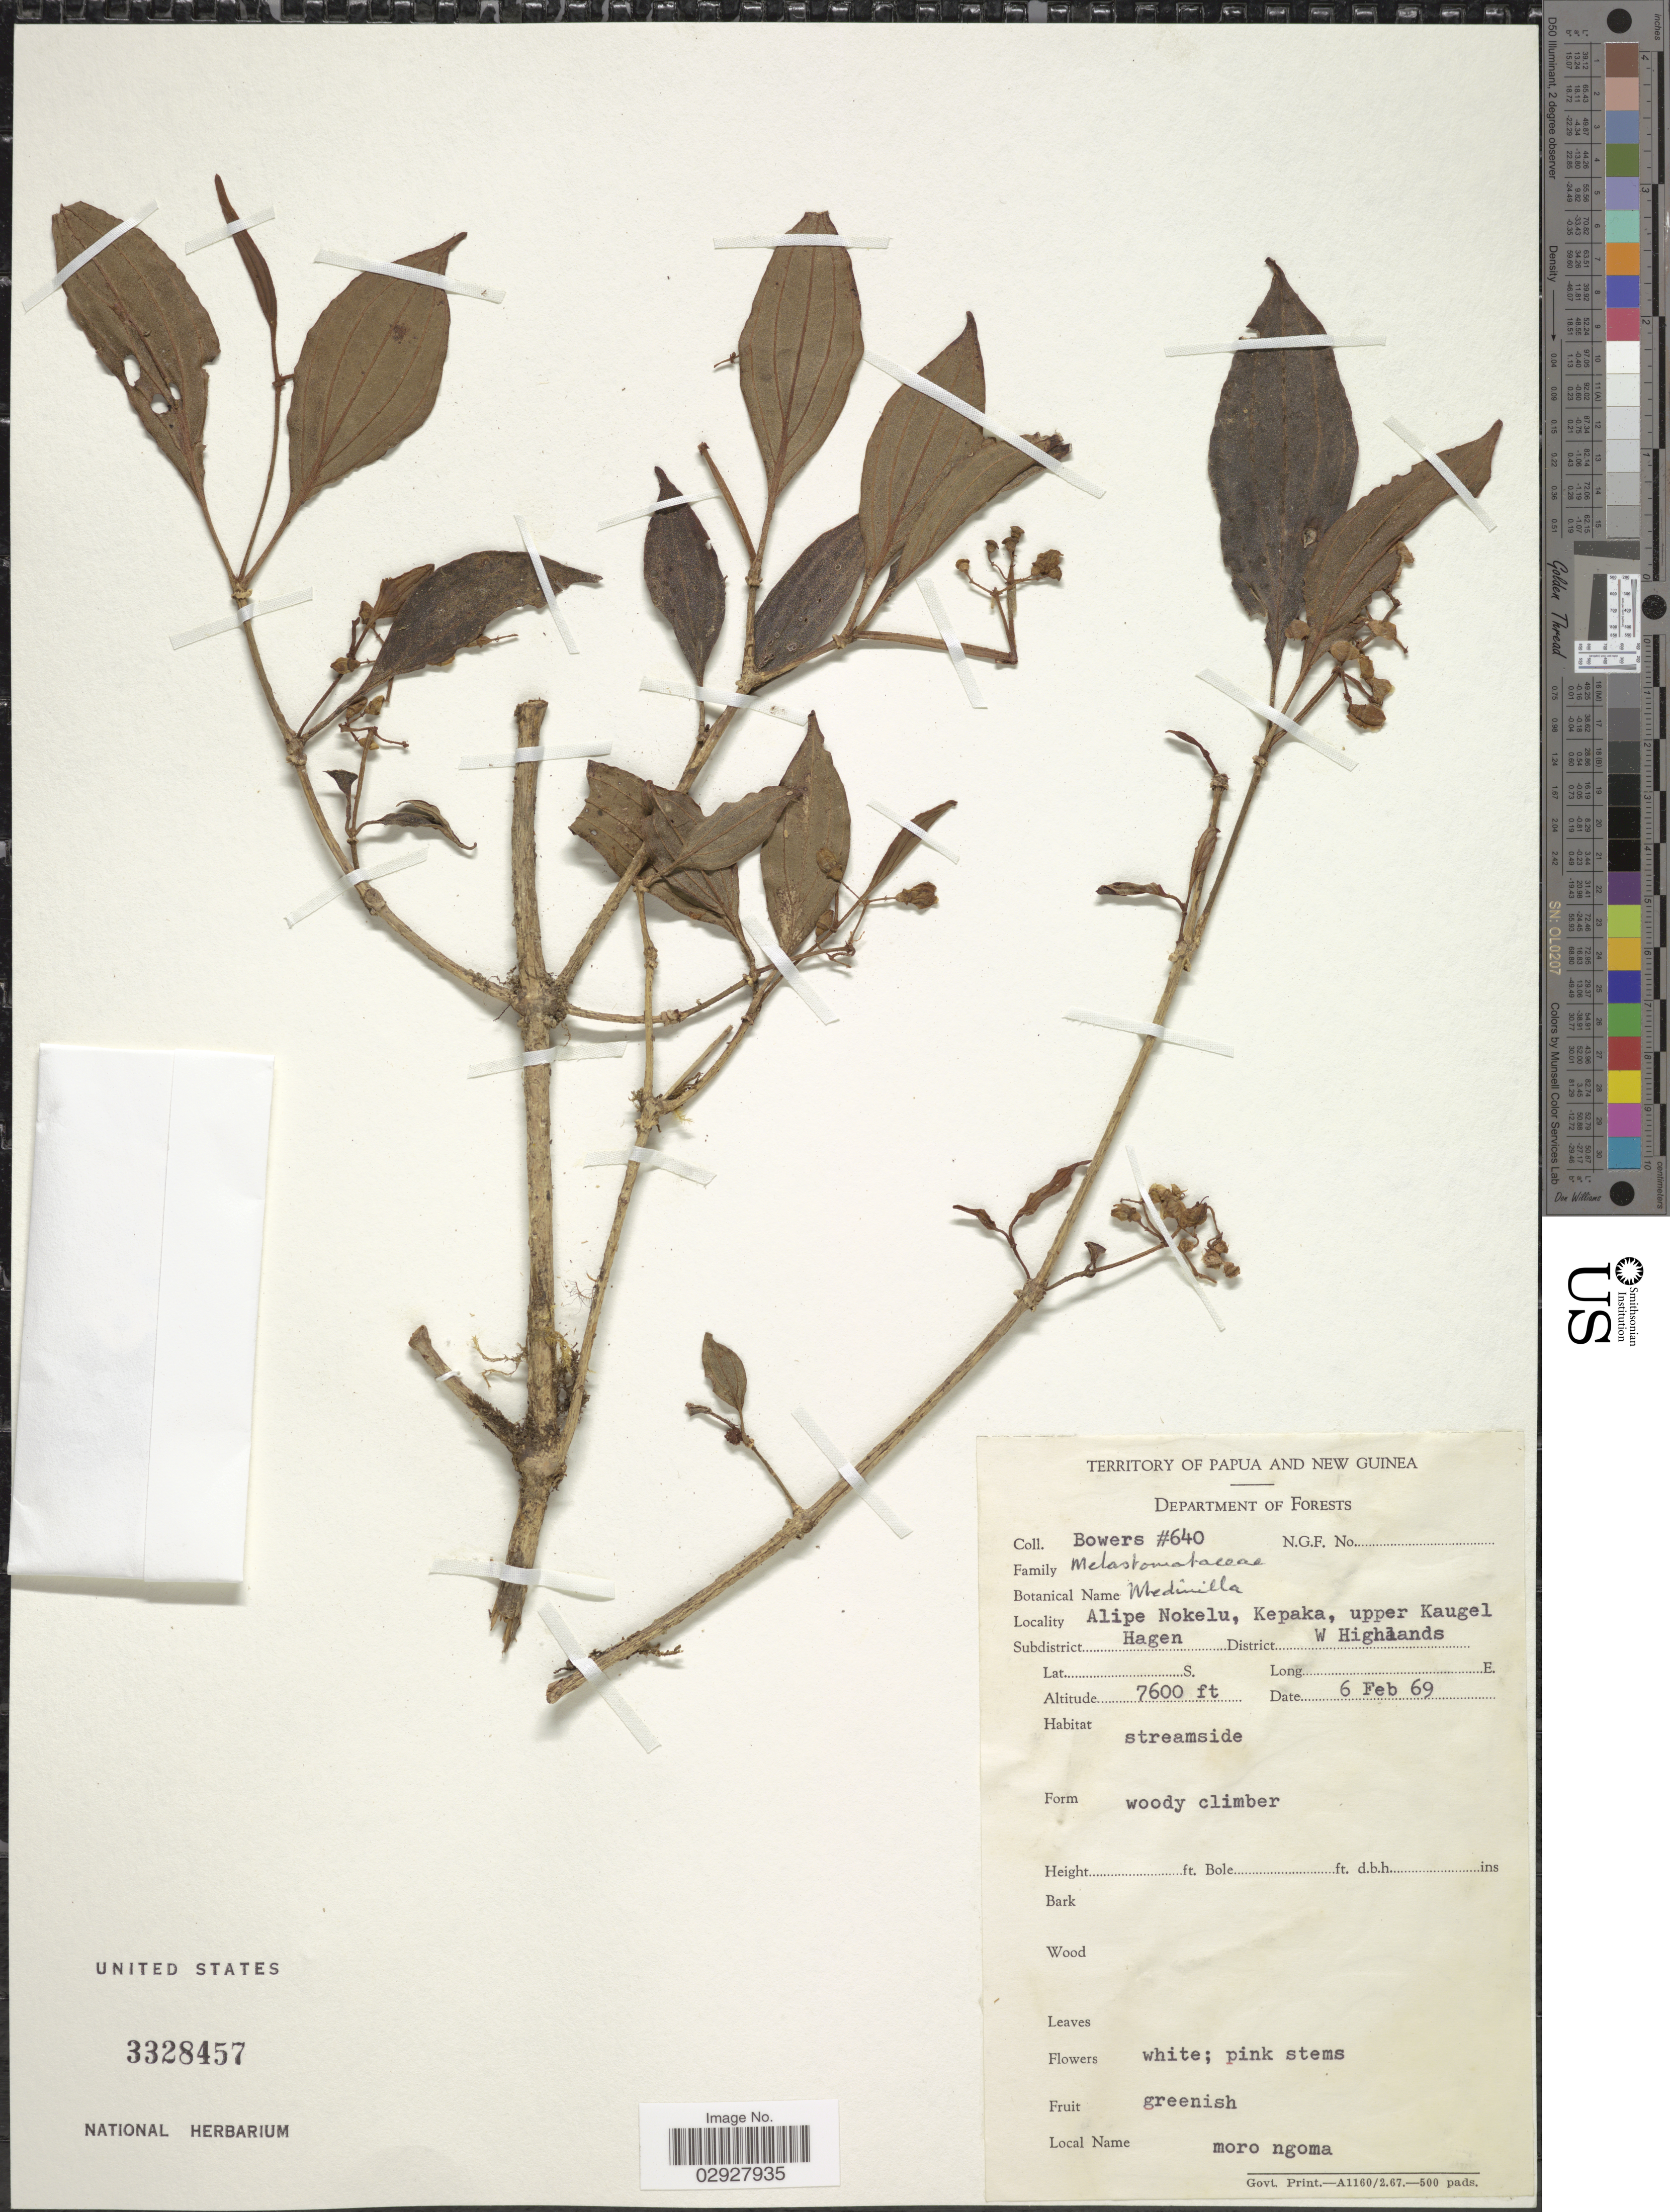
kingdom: Plantae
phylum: Tracheophyta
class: Magnoliopsida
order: Myrtales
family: Melastomataceae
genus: Medinilla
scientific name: Medinilla sp.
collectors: -. Bowers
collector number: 640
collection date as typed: Transcribed d/m/y: 6/2/69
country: Papua New Guinea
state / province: Western Highlands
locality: Territory of Papua and New Guinea, Alipe Nokelu, Kepaka, upper Kaugel, Subdistrict Hagen, District W. Highlands.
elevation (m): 2316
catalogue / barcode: US 3328457